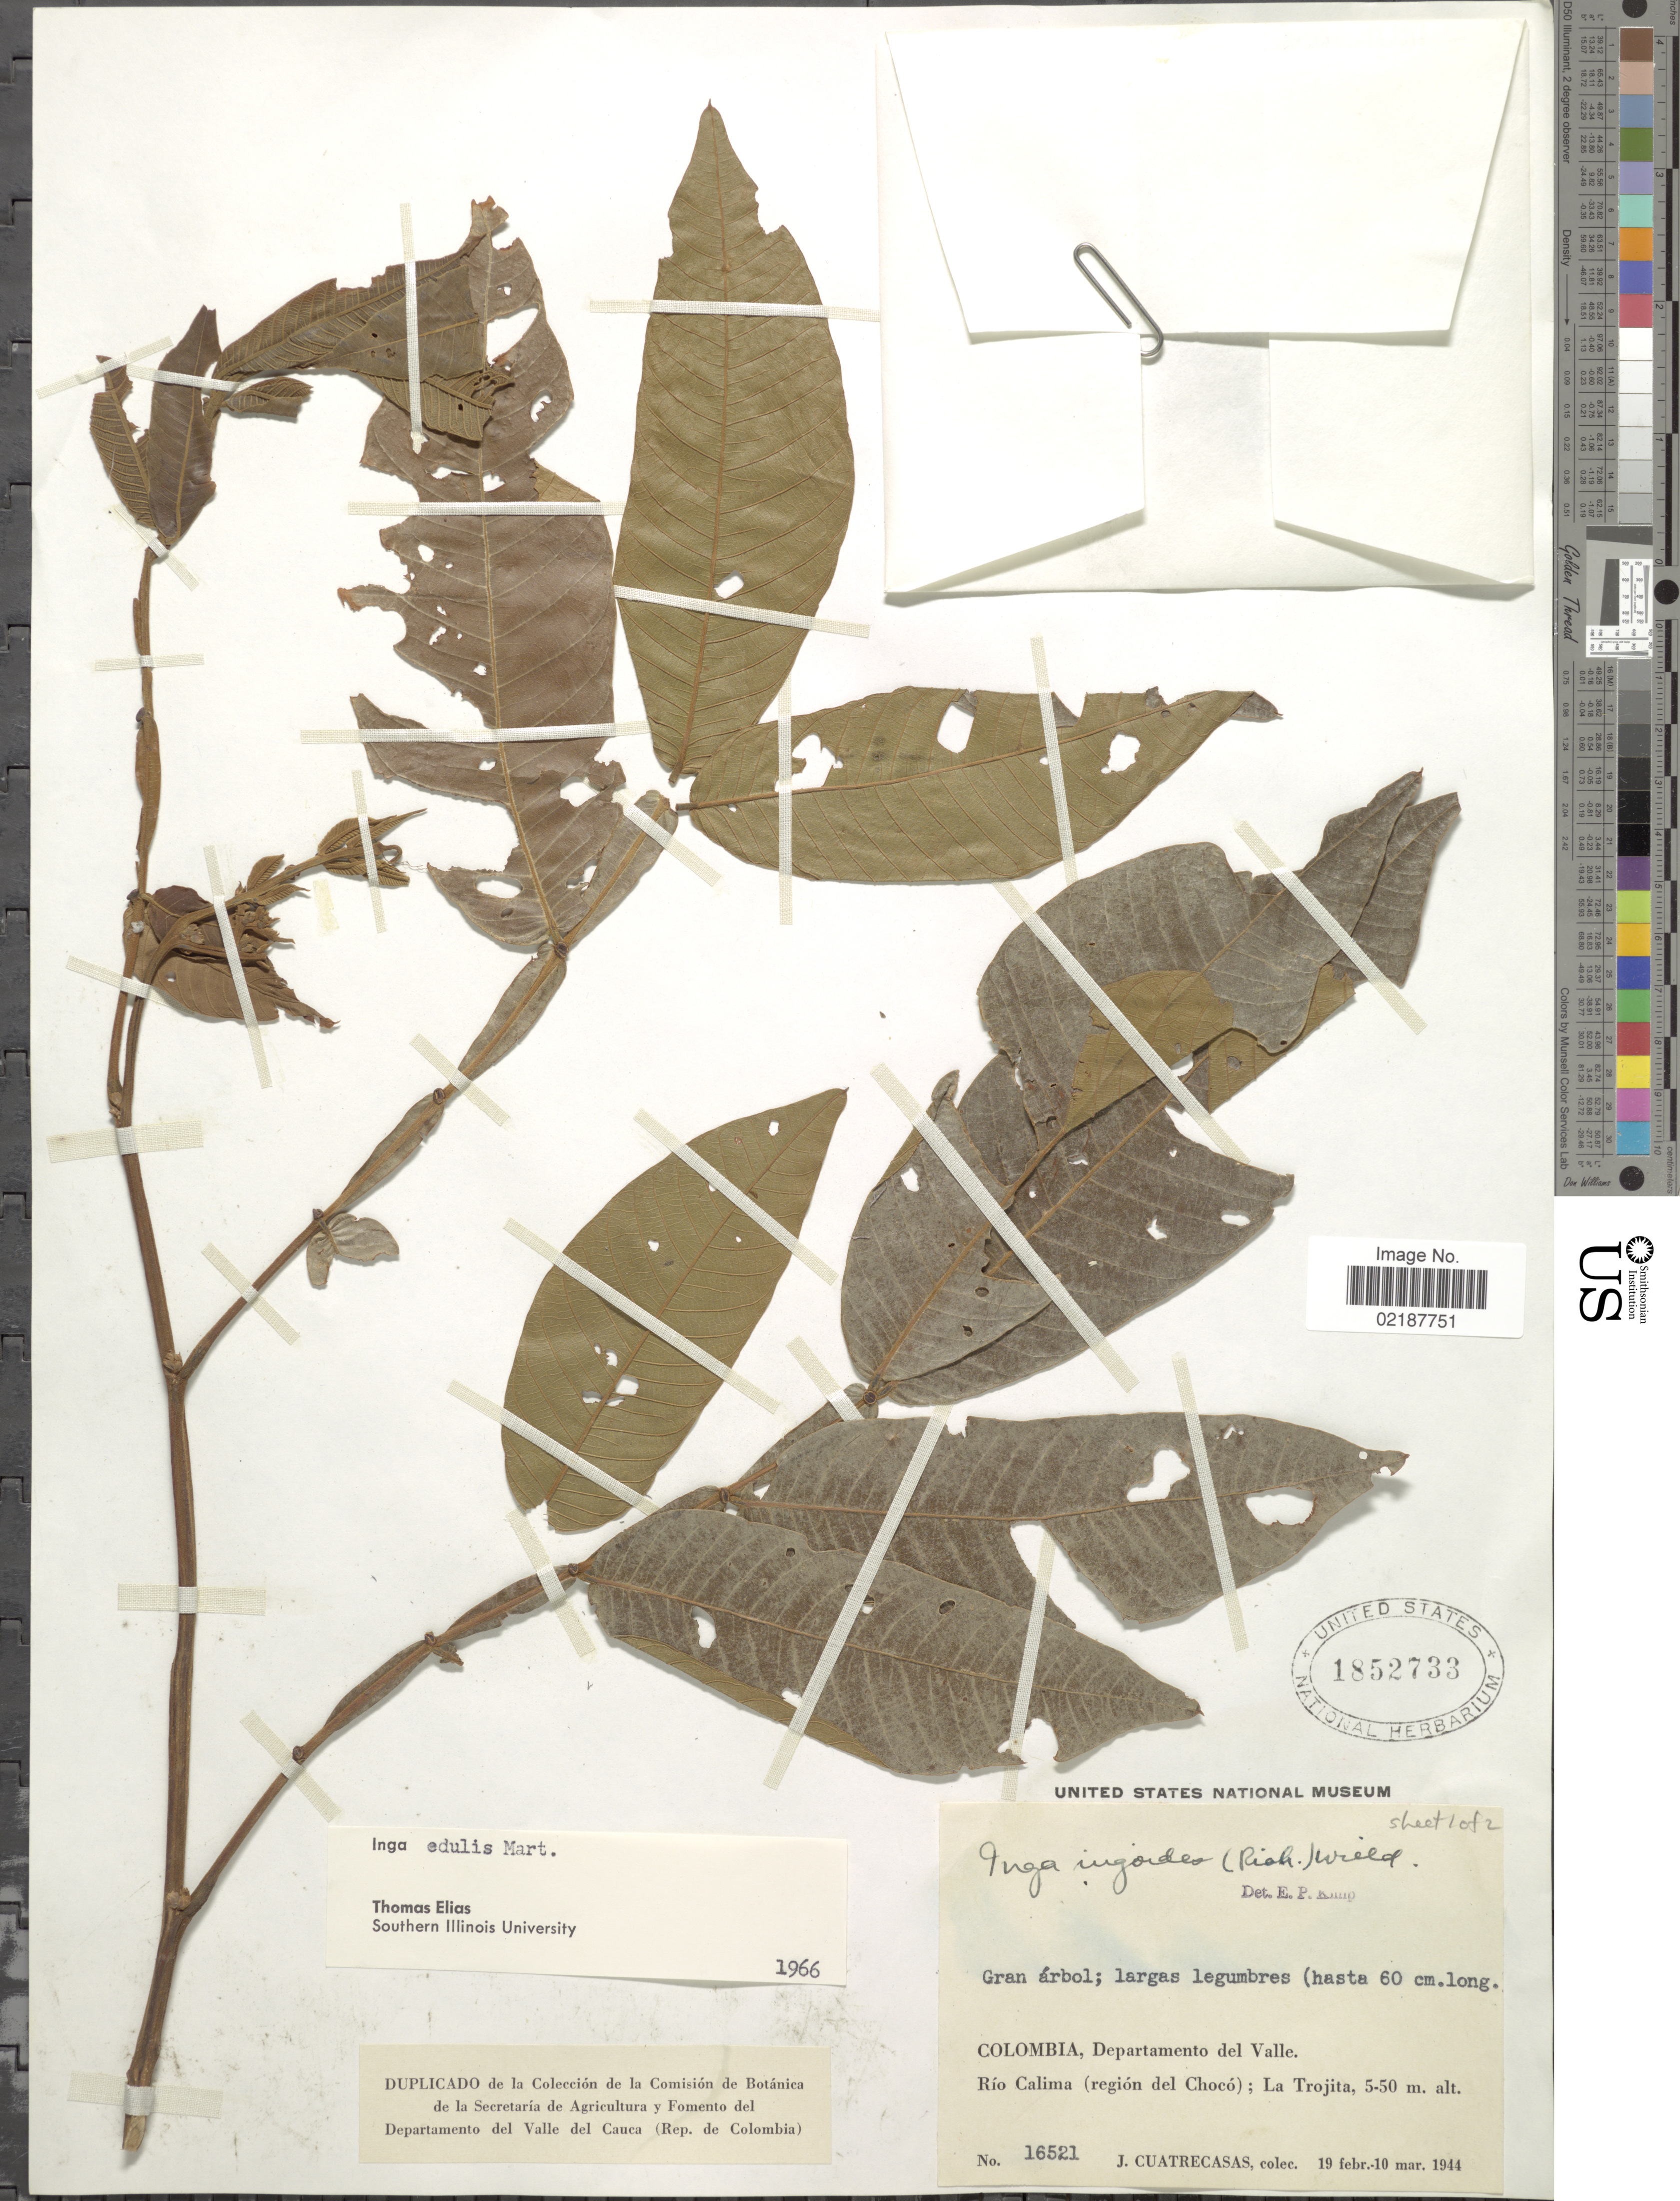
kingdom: Plantae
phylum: Tracheophyta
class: Magnoliopsida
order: Fabales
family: Fabaceae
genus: Inga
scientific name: Inga edulis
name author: Mart.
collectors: J. Cuatrecasas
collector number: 16521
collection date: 1944-02-19/1944-03-10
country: Colombia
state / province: Valle del Cauca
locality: Departamento del Valle, Rio Calima (Region del Choco): La Trojita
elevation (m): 5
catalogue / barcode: US 1852733